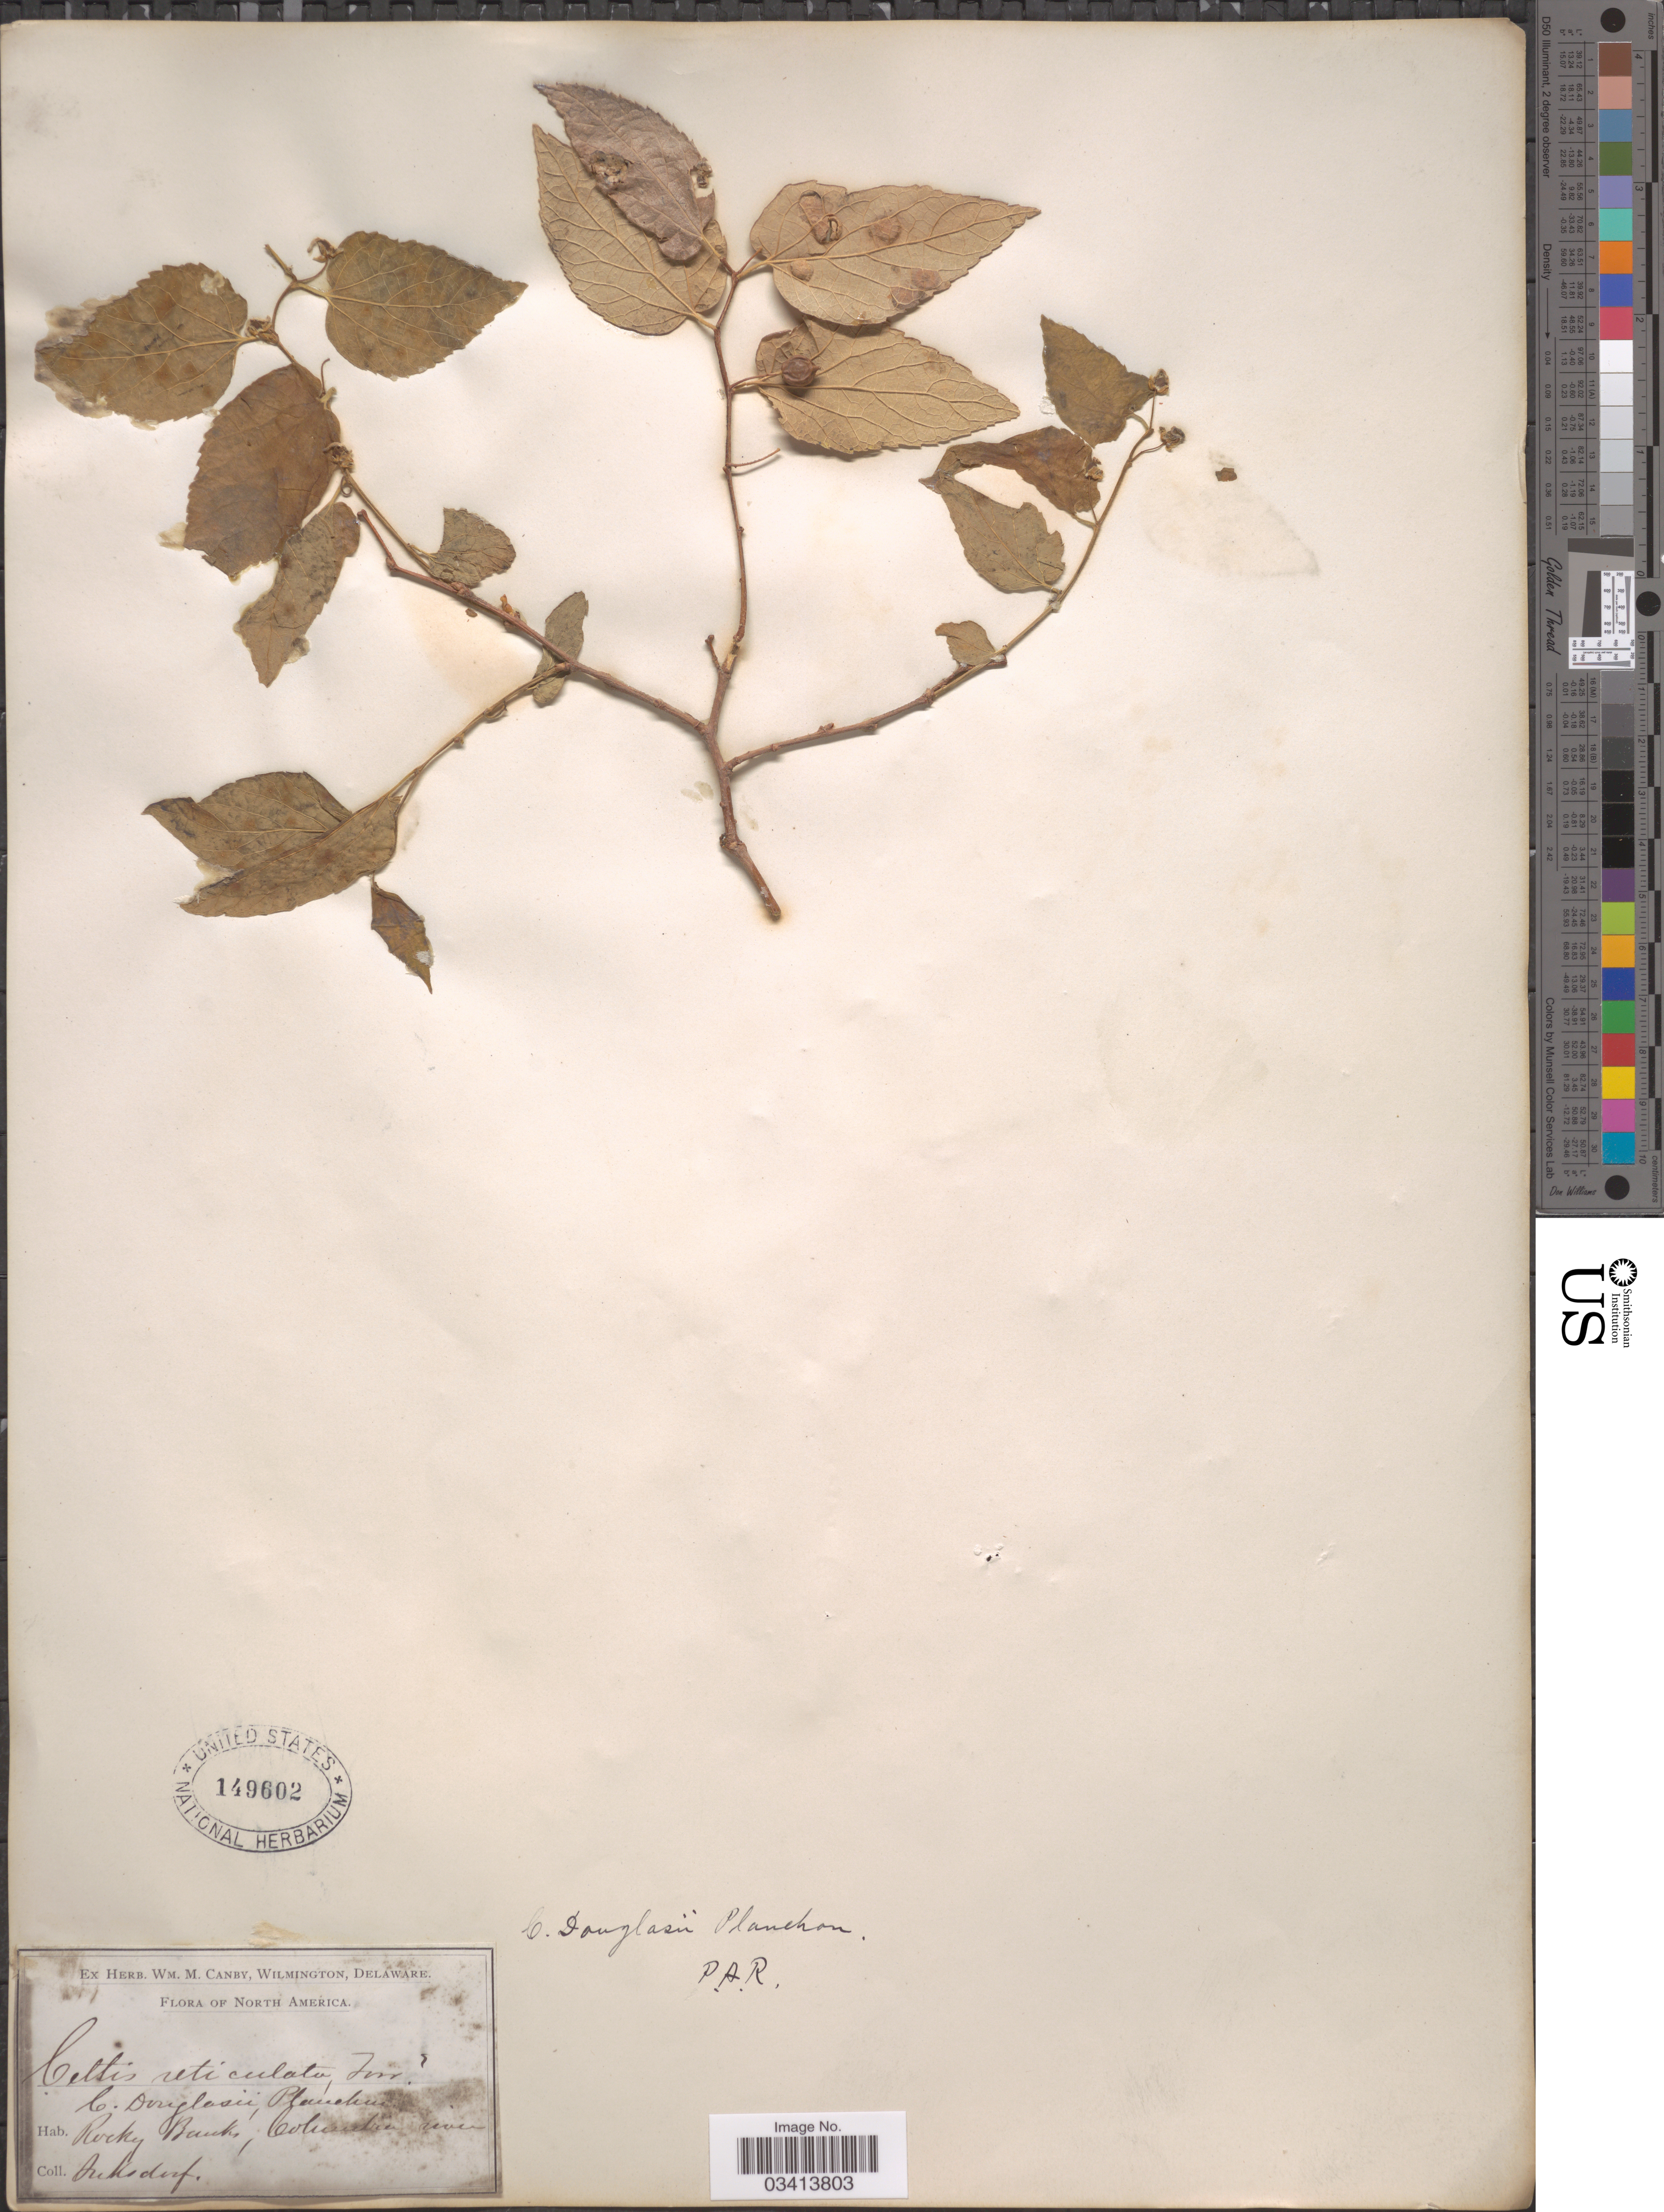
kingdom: Plantae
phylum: Tracheophyta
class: Magnoliopsida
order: Rosales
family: Cannabaceae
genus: Celtis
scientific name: Celtis laevigata var. reticulata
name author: (Torr.) L.D. Benson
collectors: -- Suksdorf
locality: North America. Rocky Banks, Colombia river.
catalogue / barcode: US 149602